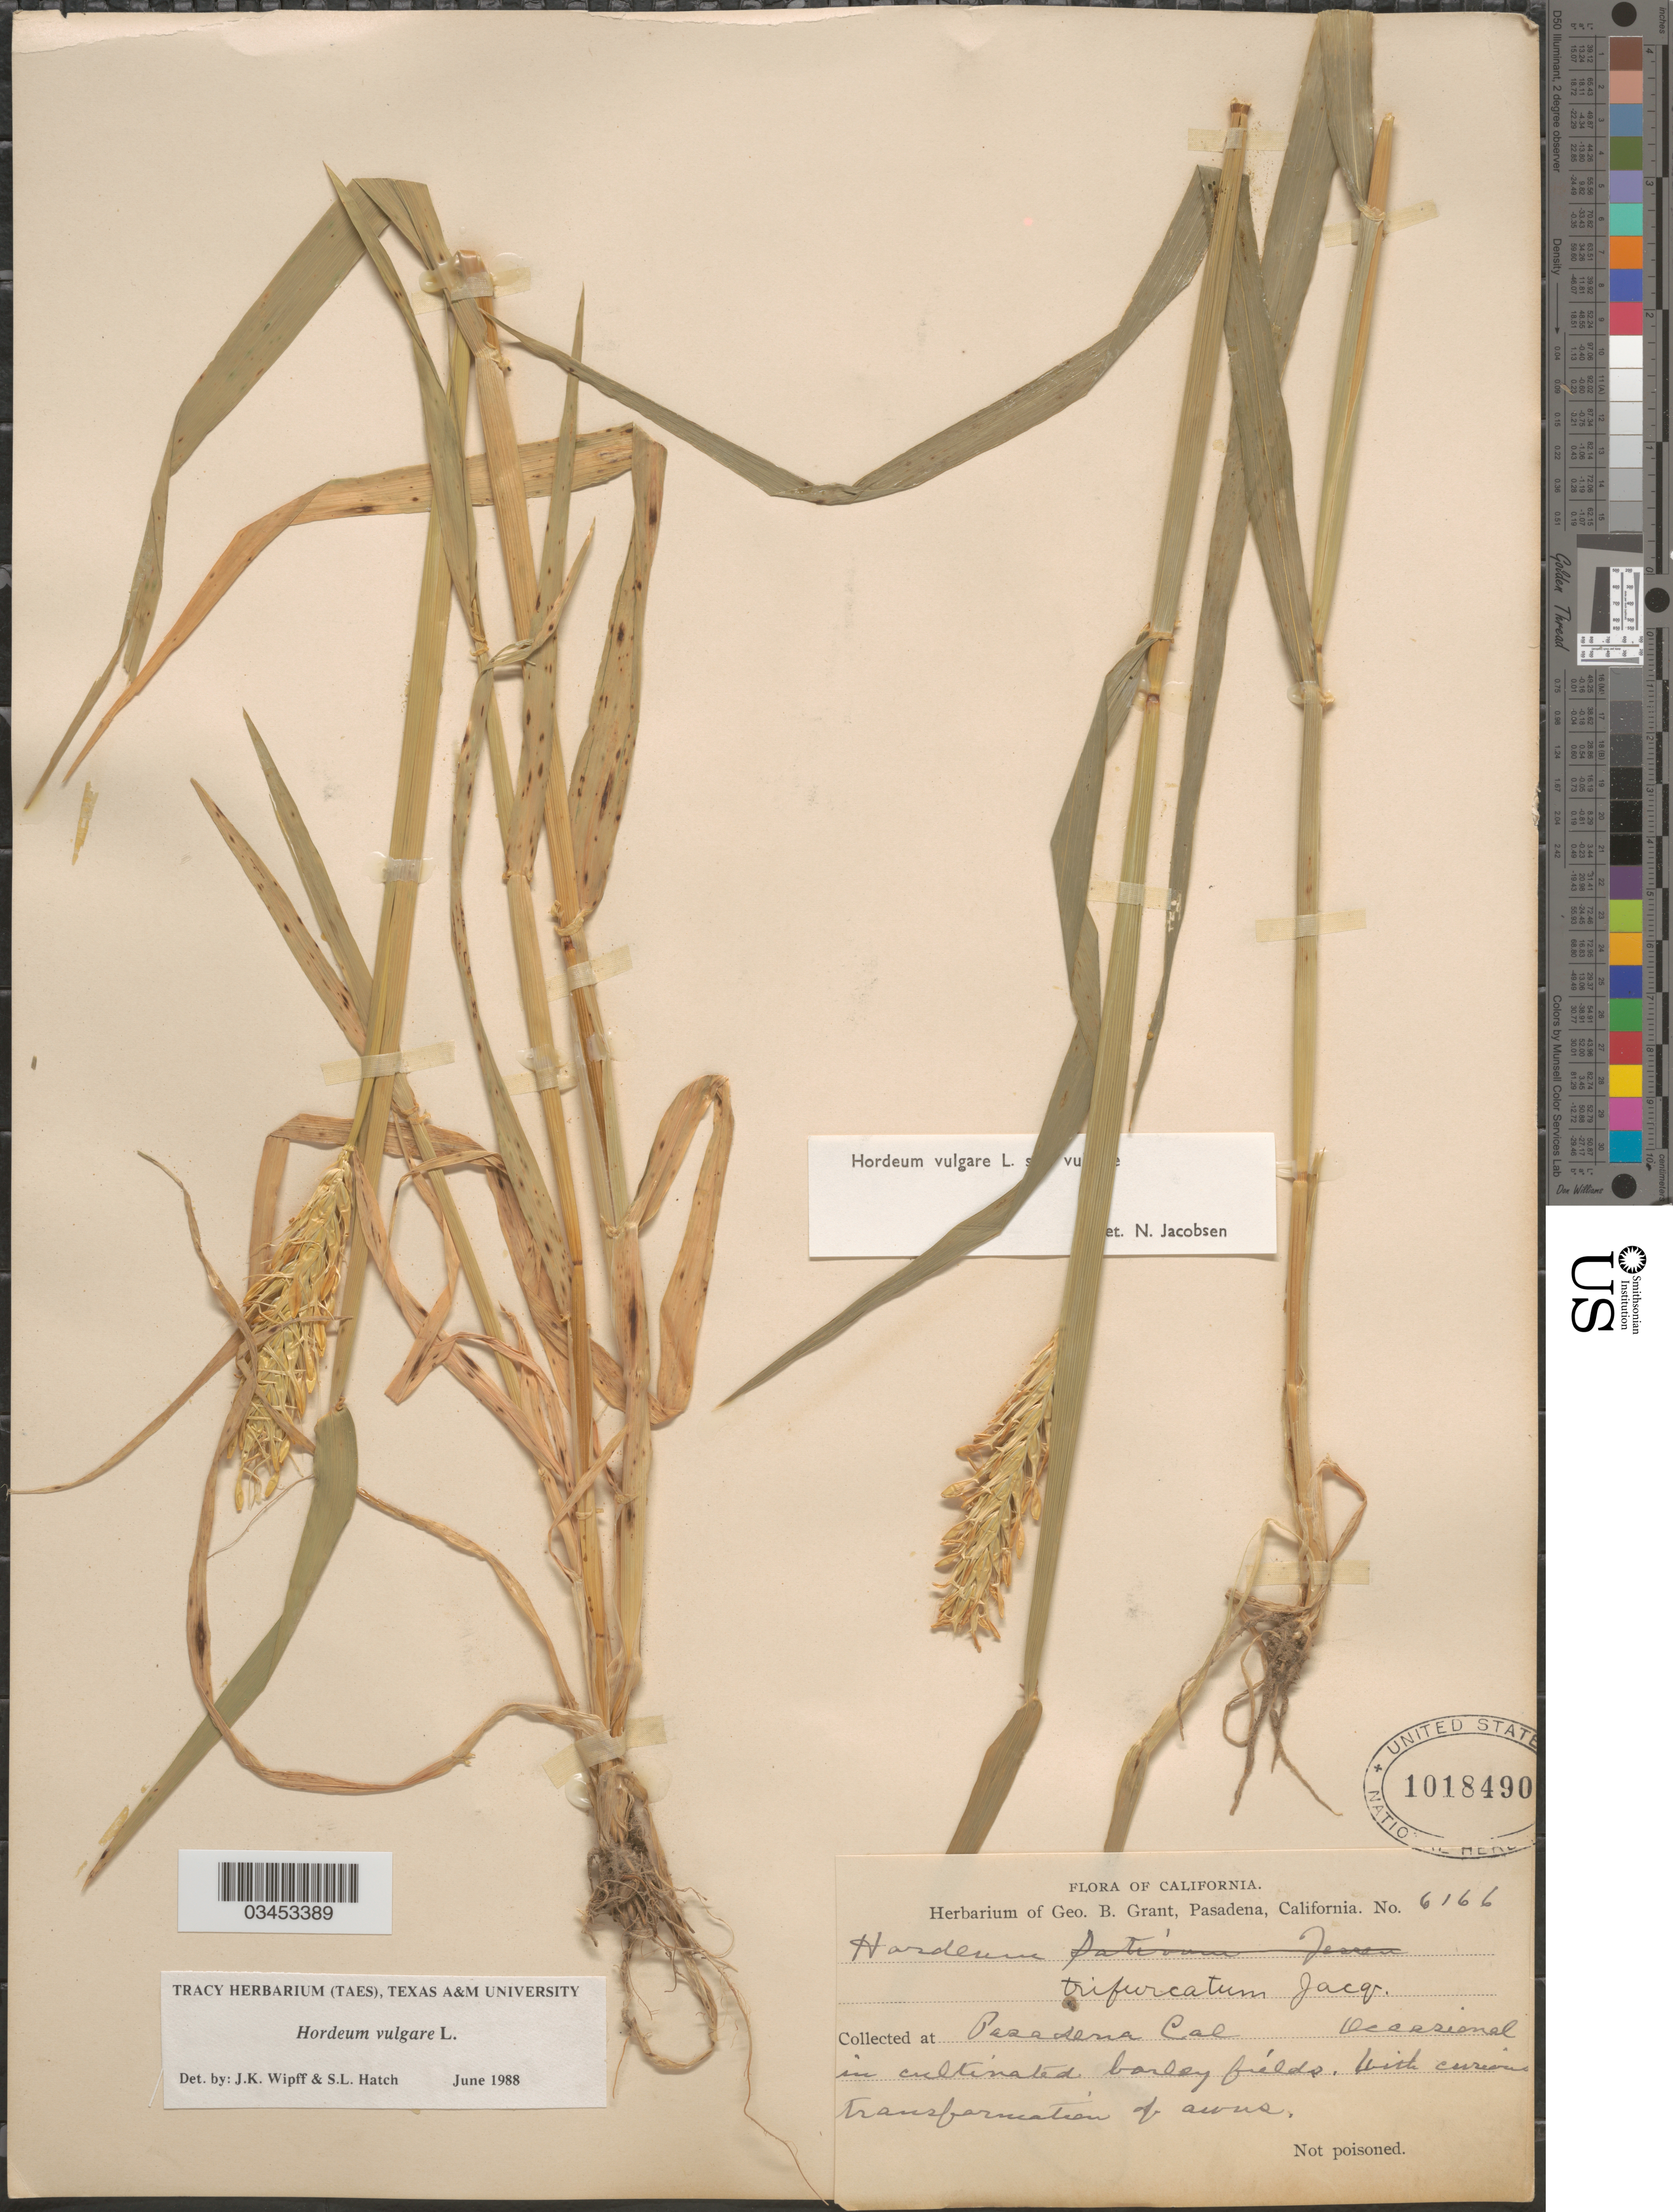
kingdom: Plantae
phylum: Tracheophyta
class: Liliopsida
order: Poales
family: Poaceae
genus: Hordeum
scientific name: Hordeum vulgare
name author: L.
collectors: ex herb. Geo. B. Grant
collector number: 6166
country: United States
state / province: California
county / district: Los Angeles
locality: Pasadena.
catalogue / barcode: US 1018490